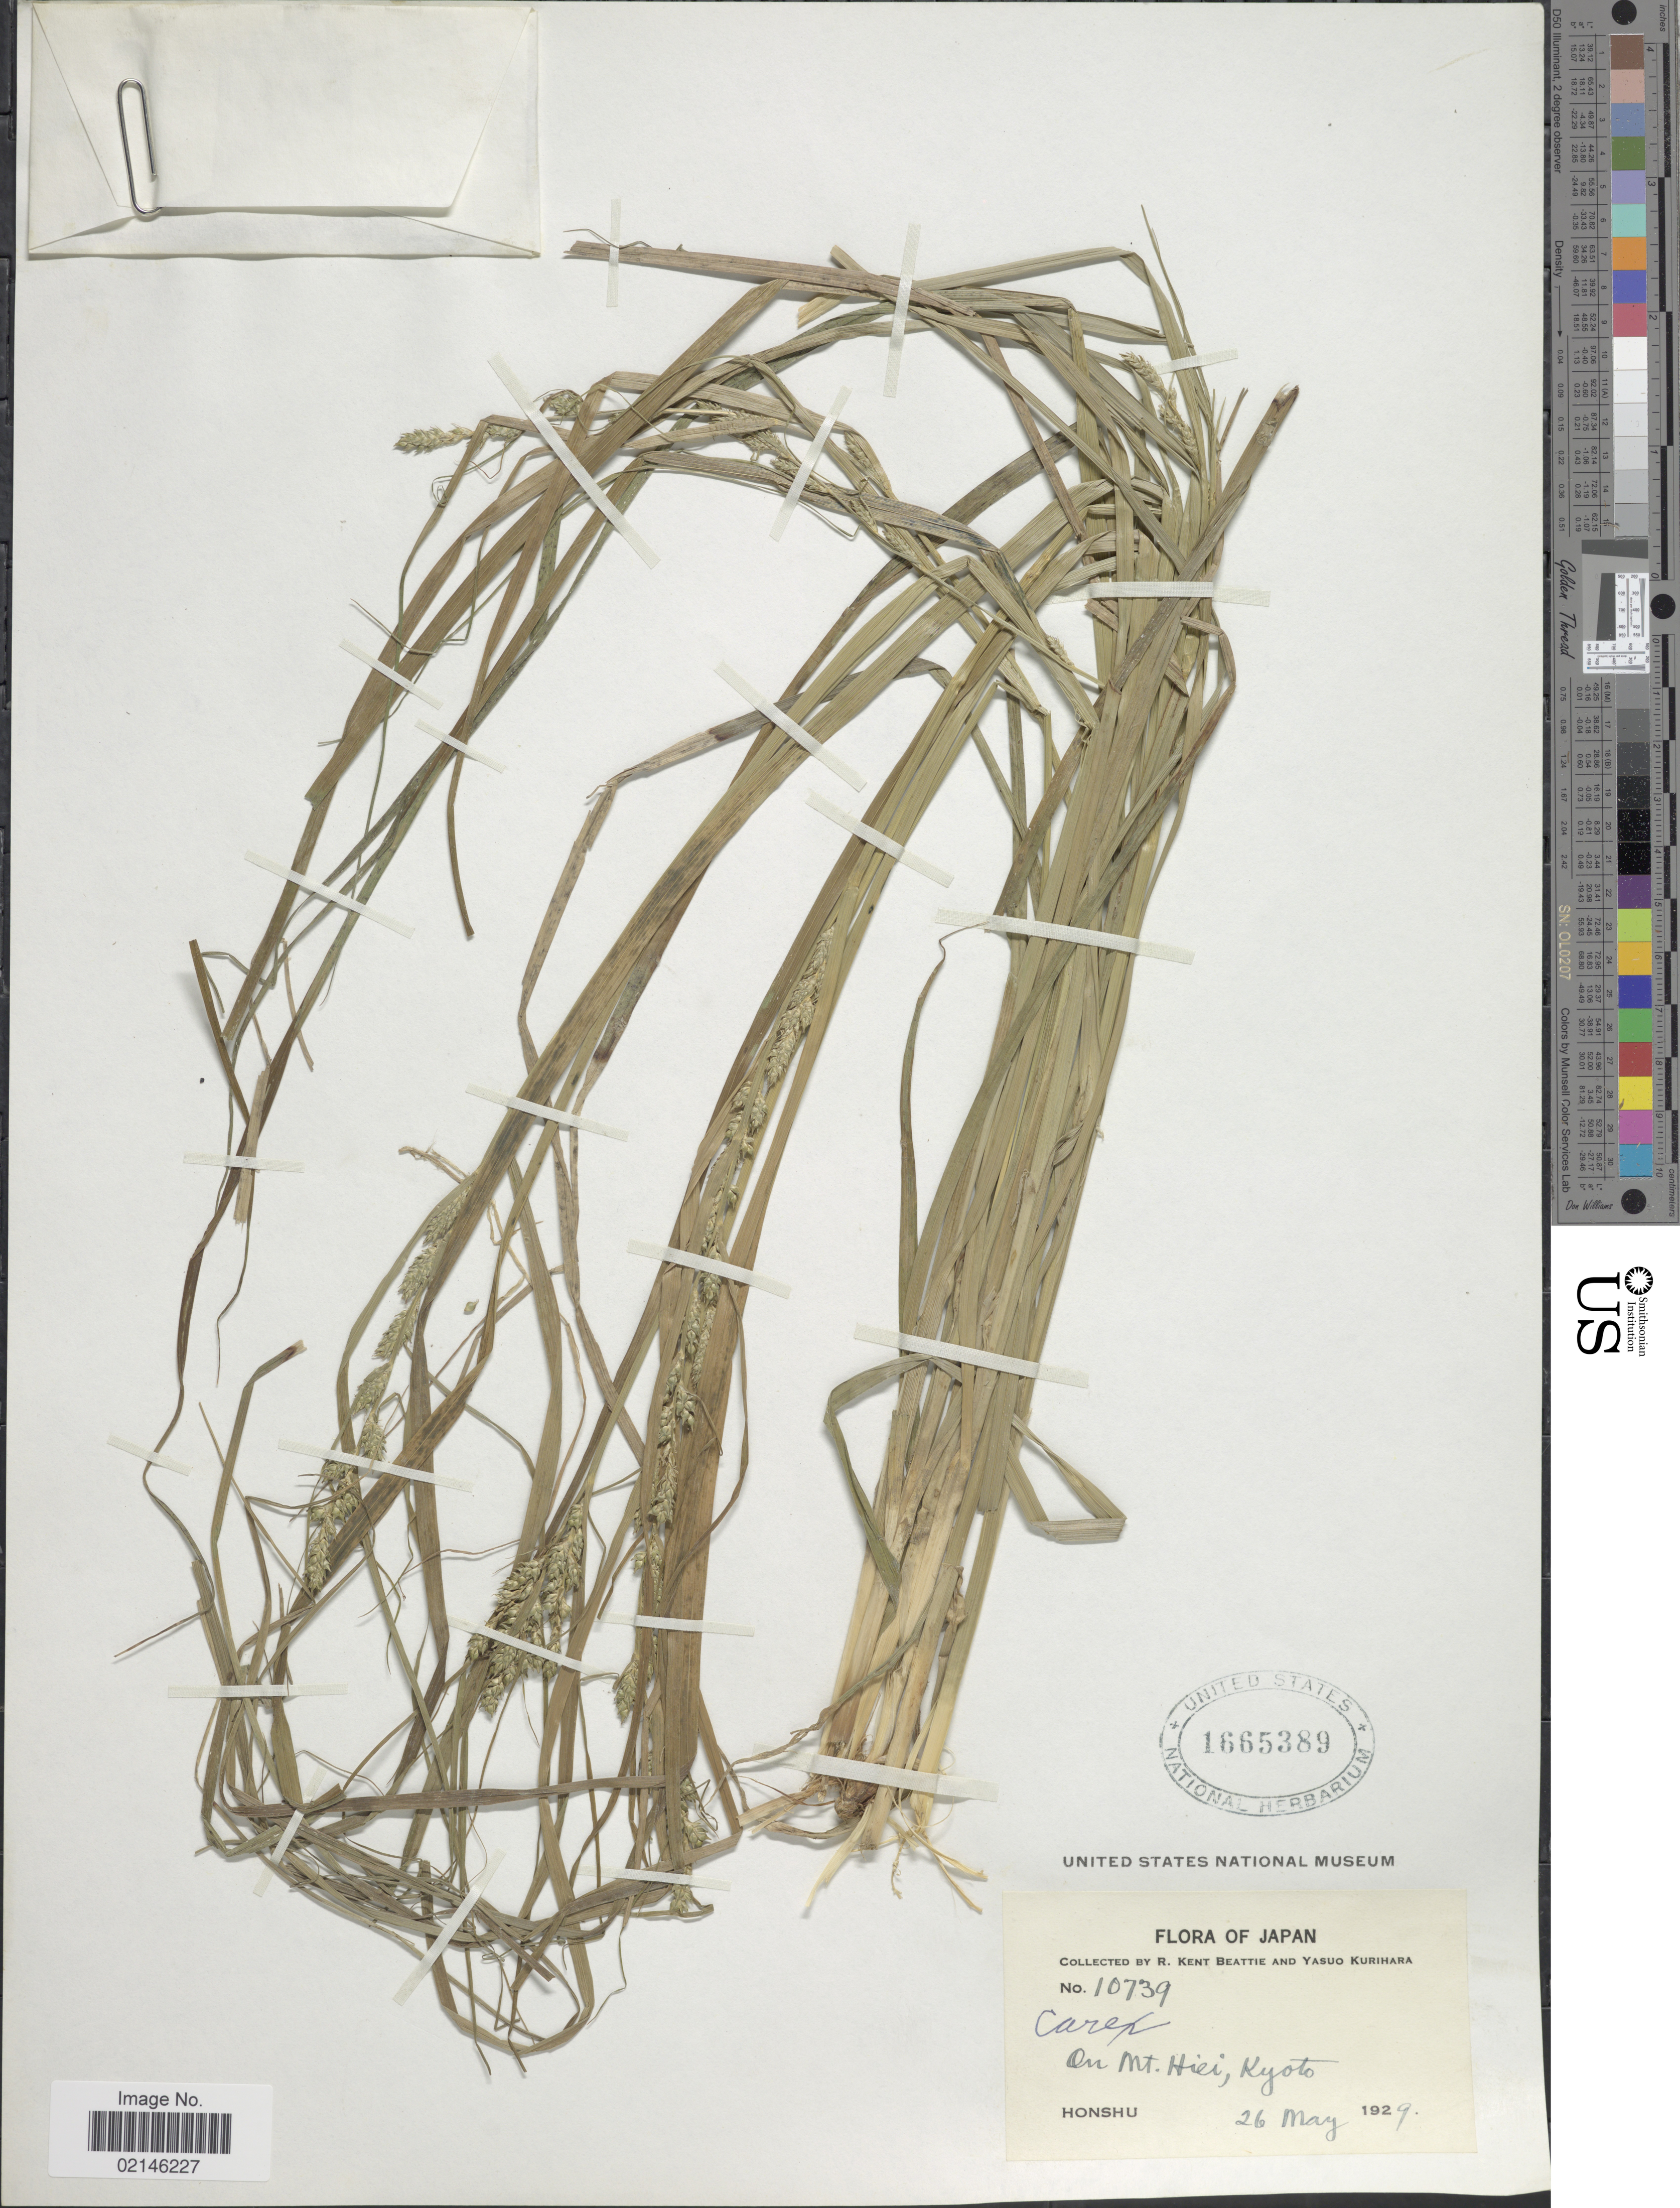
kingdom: Plantae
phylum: Tracheophyta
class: Liliopsida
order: Poales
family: Cyperaceae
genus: Carex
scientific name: Carex sp.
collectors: R. K. Beattie & Y. Kurihara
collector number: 10739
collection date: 1929-05-26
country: Japan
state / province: Kyoto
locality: On Mt. Hiei, Honshu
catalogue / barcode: US 1665389